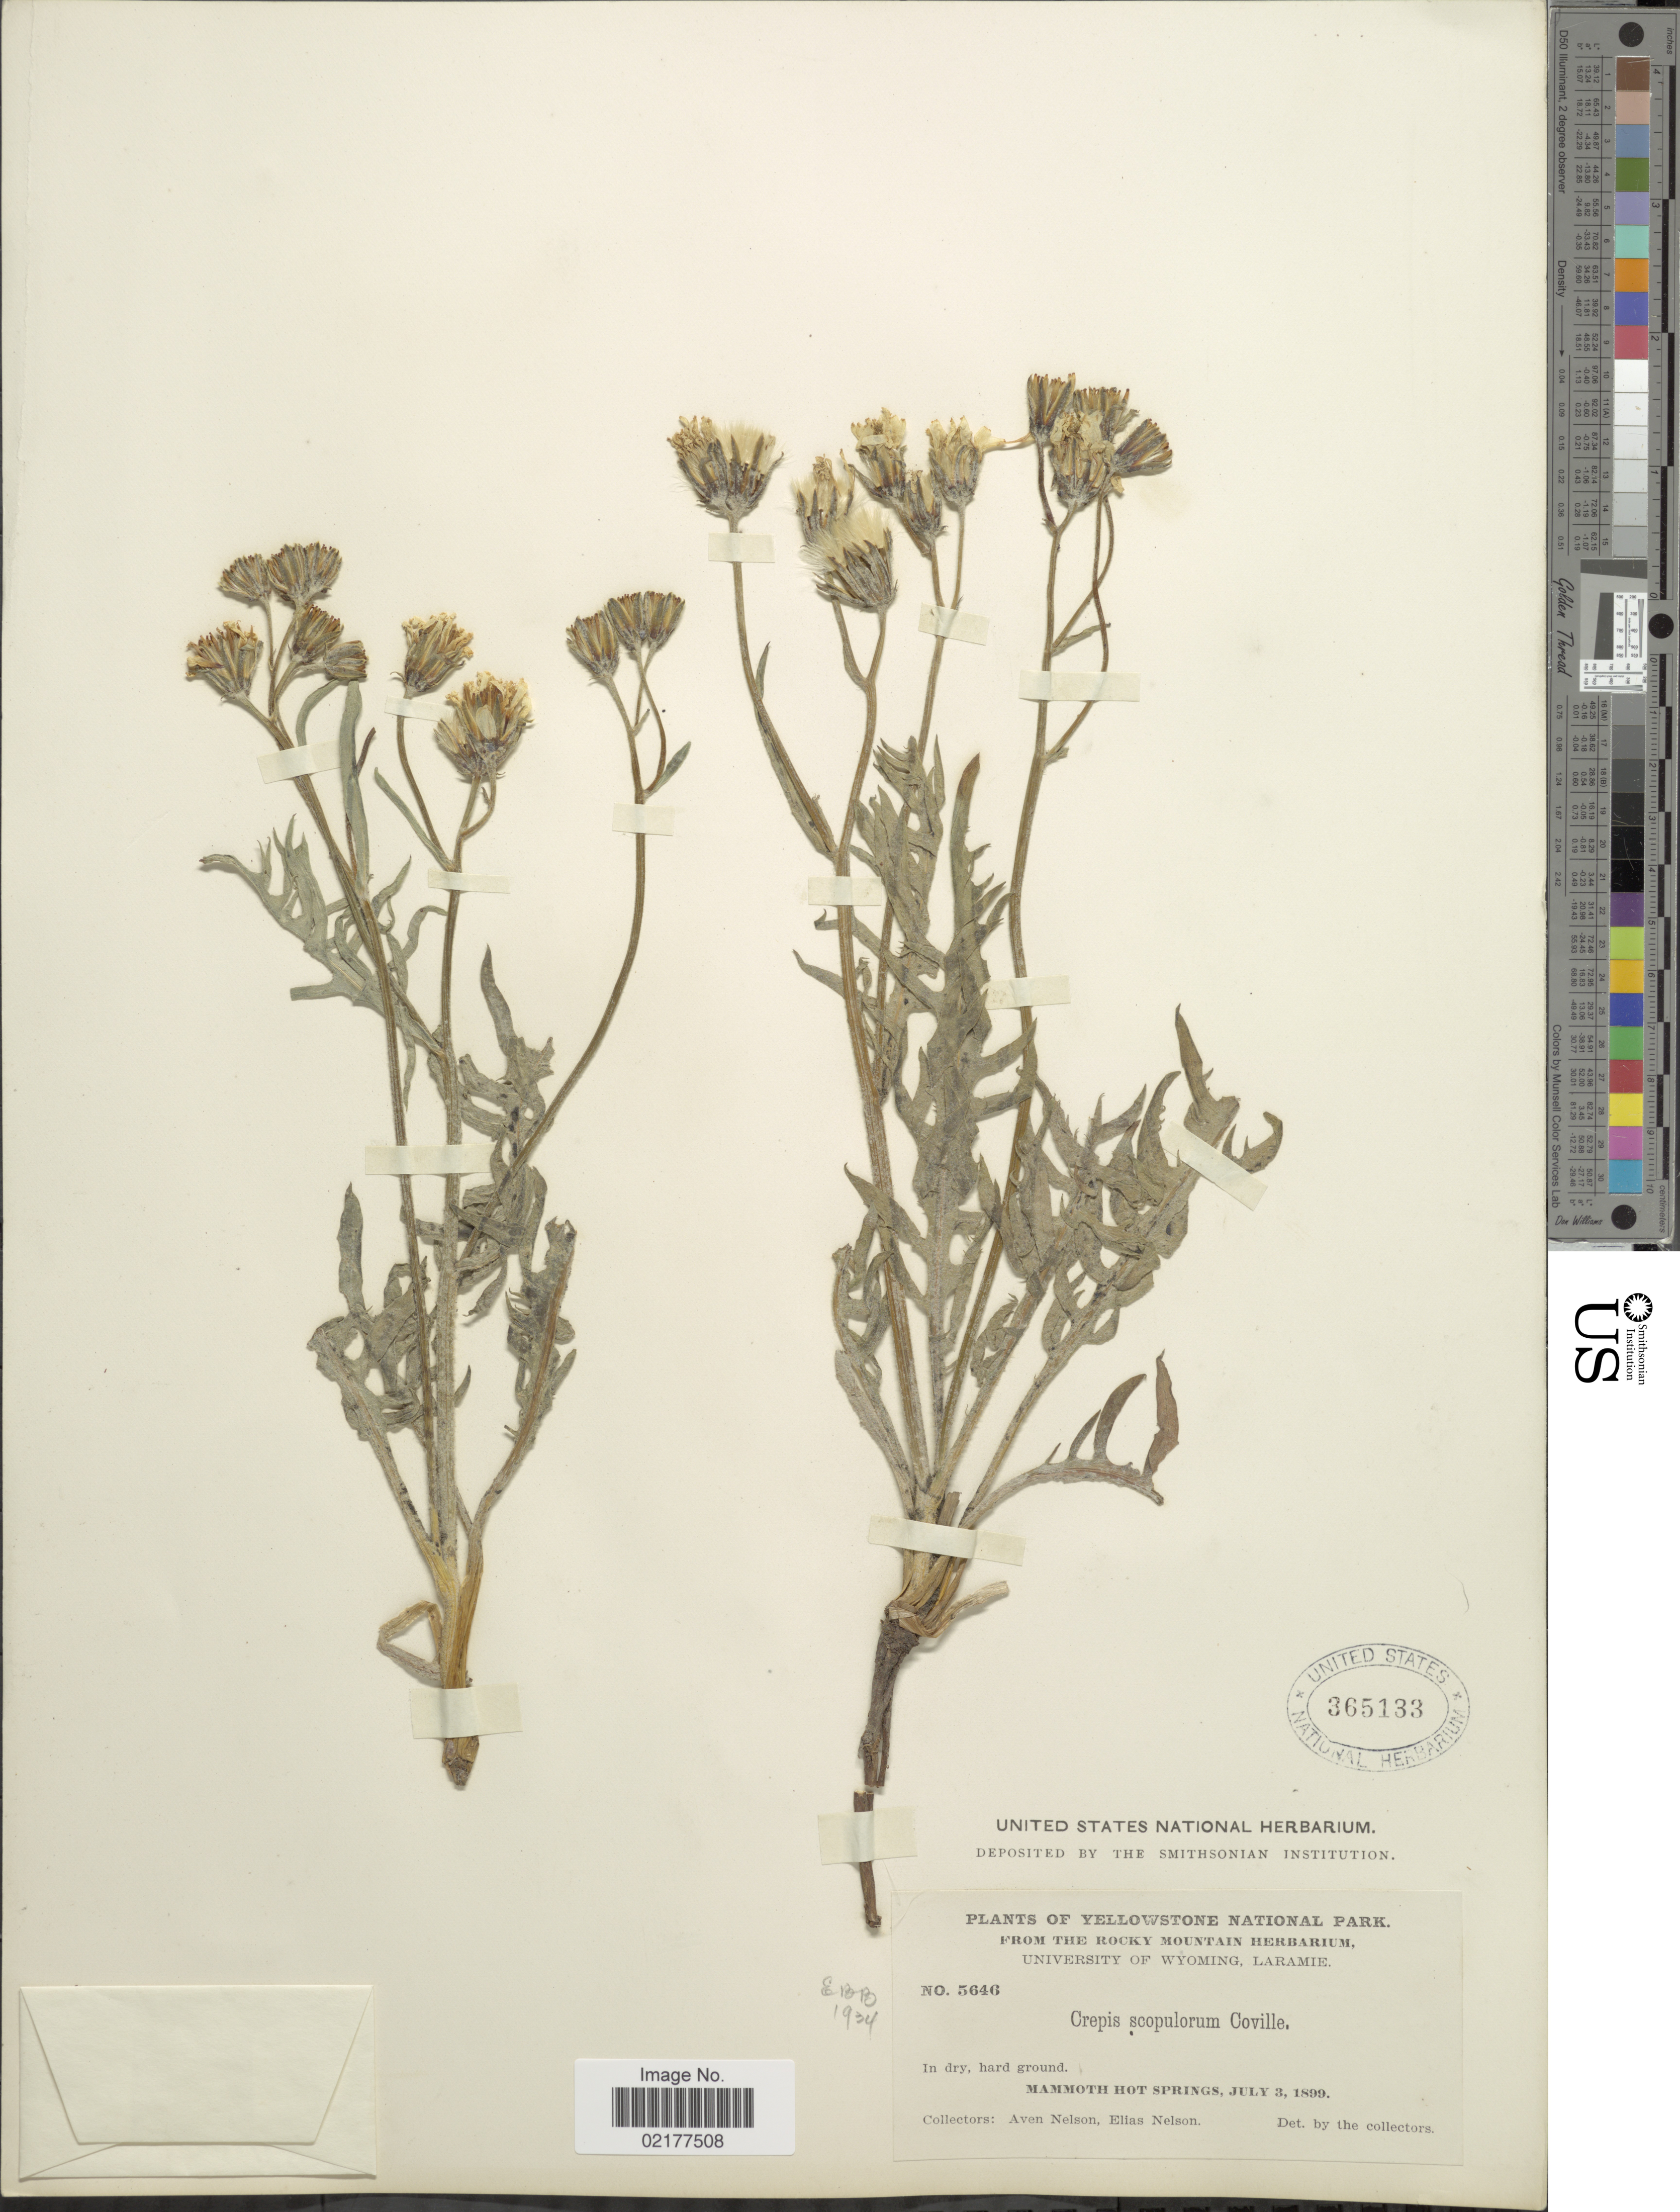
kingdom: Plantae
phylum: Tracheophyta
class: Magnoliopsida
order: Asterales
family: Asteraceae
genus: Crepis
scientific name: Crepis modocensis subsp. modocensis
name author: Greene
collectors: A. Nelson & E. Nelson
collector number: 5646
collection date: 1899-07-03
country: United States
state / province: Wyoming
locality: Yellowstone National Park. Mammoth Hot Springs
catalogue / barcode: US 365133